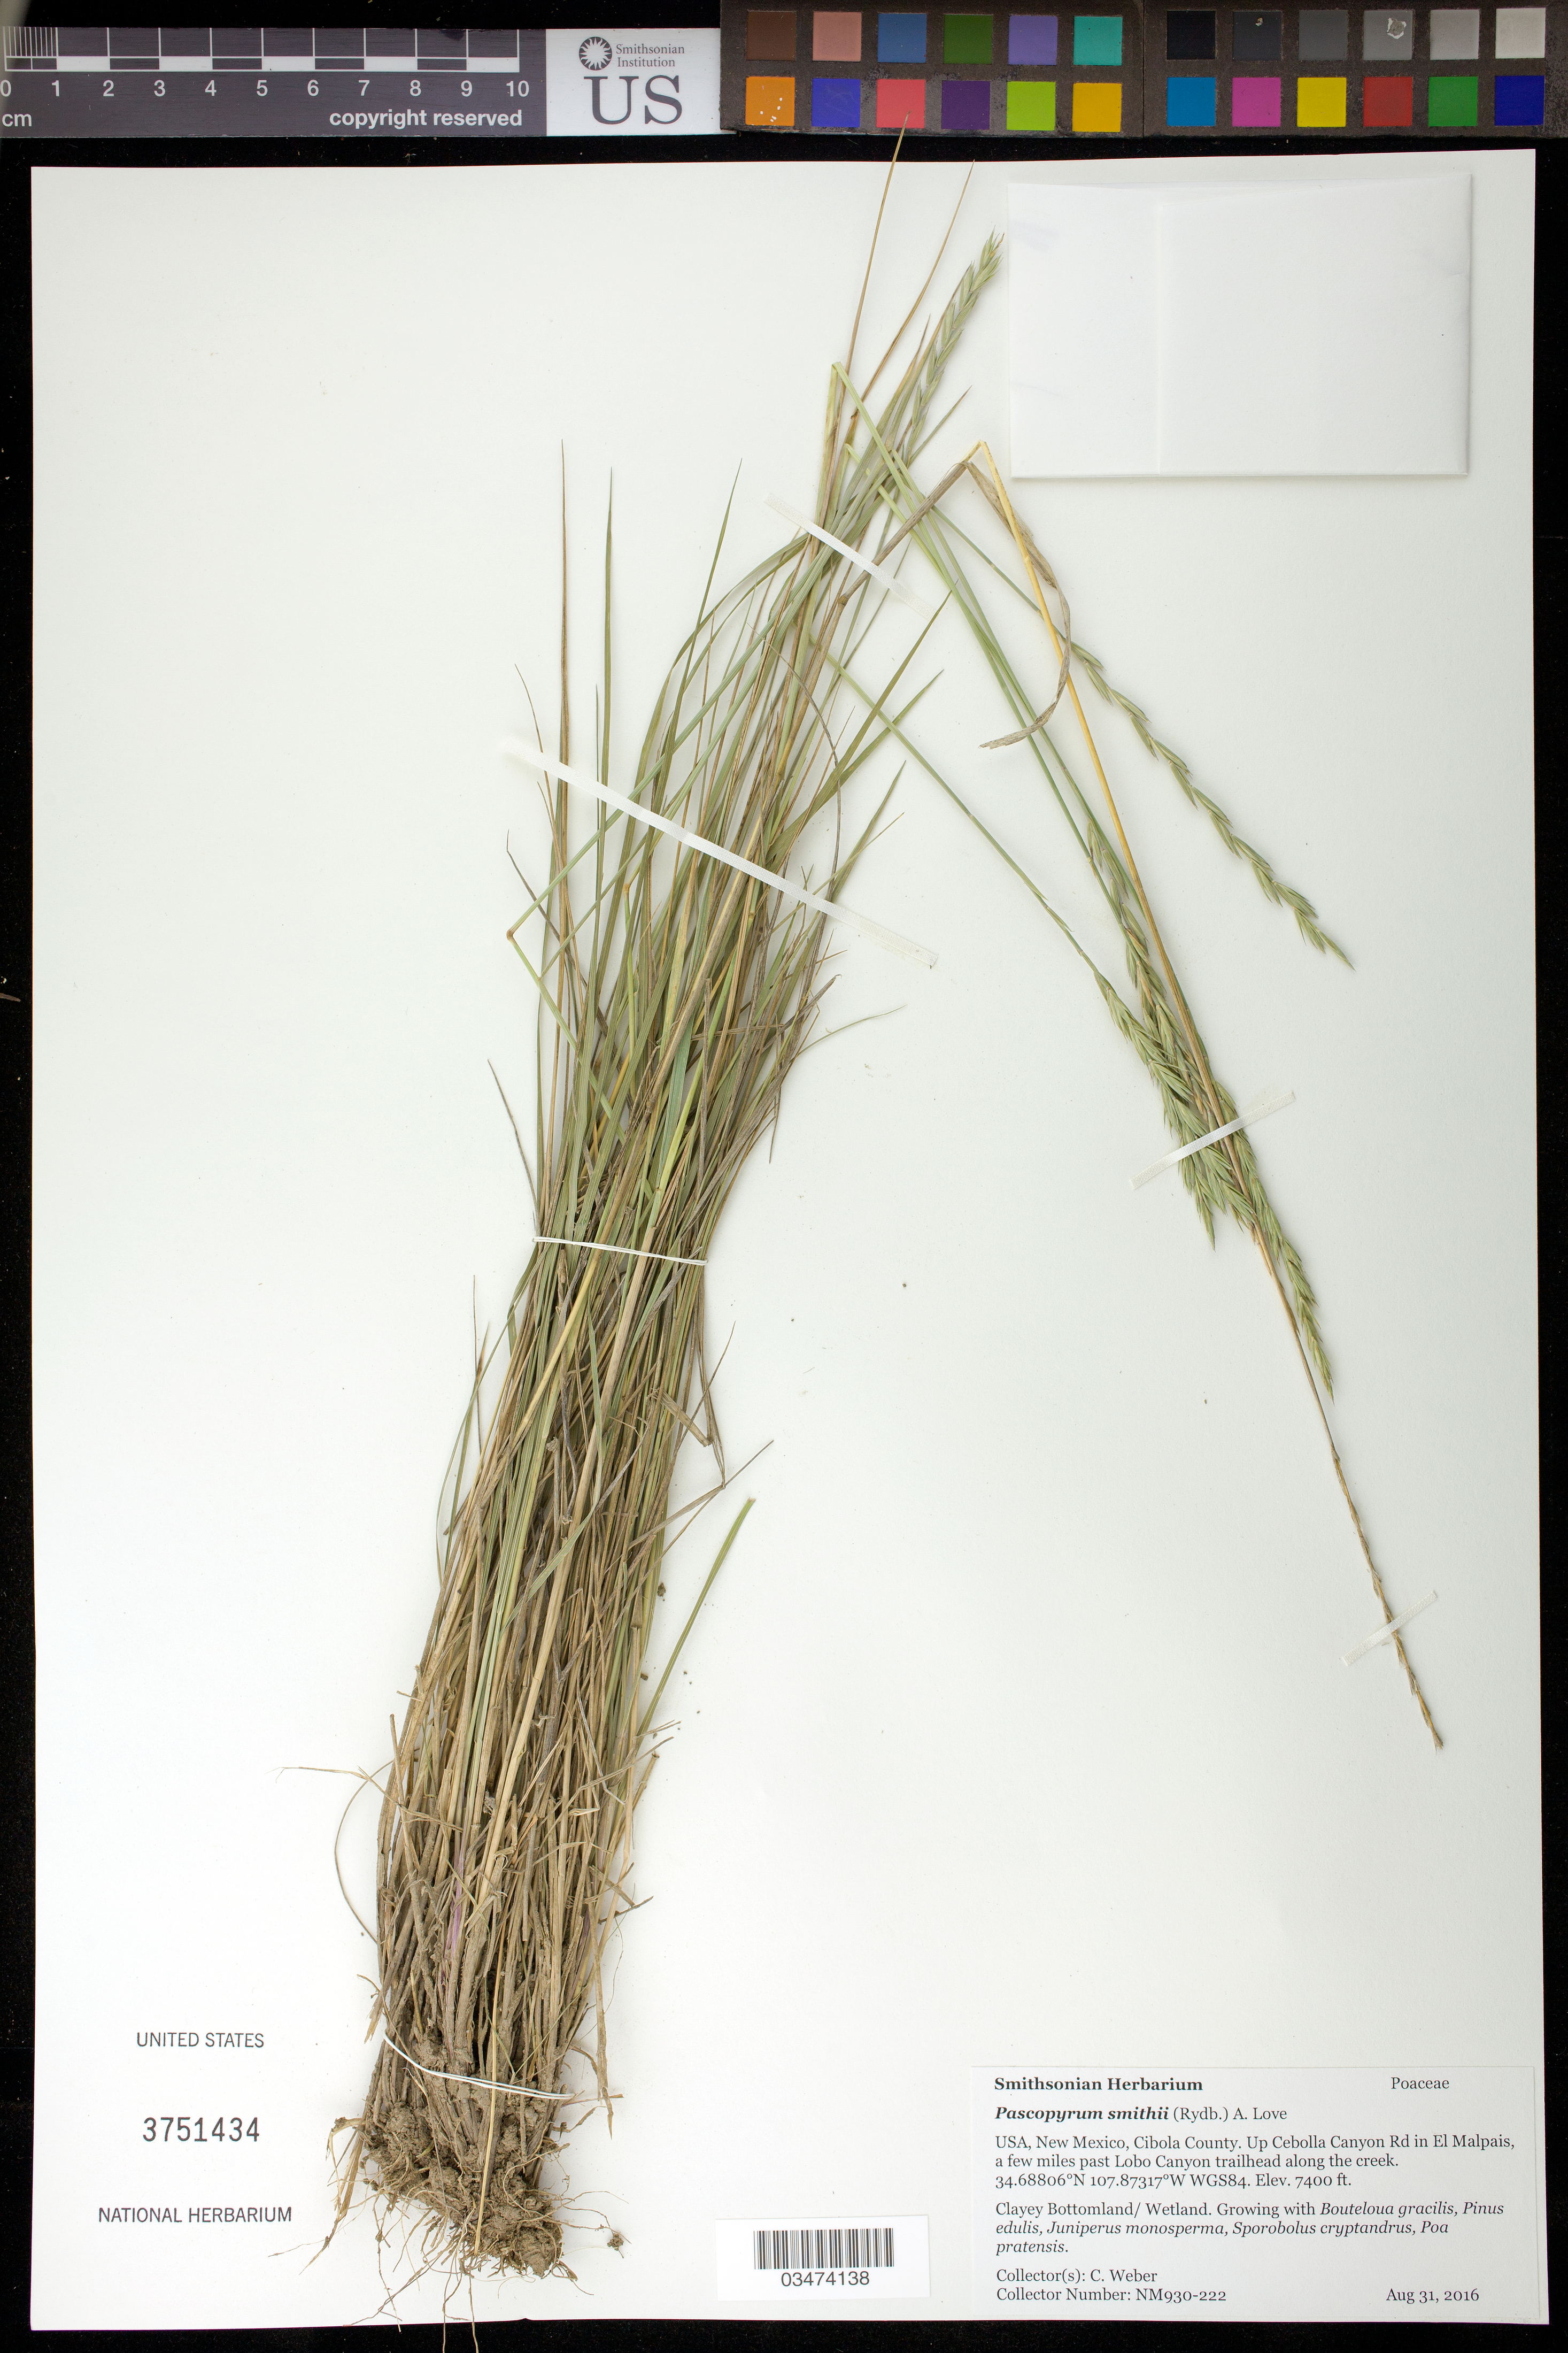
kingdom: Plantae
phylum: Tracheophyta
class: Liliopsida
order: Poales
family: Poaceae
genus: Pascopyrum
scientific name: Pascopyrum smithii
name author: (Rydb.) Barkworth & Dewey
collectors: C. Weber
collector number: NM930-222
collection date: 2016-08-31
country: United States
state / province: New Mexico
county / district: Cibola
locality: El Malpais, up Cebolla Canyon Rd., a few miles past Lobo Canyon trailhead along the creek.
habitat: Clayey Bottomland/Wetland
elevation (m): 2256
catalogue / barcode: US 3751434